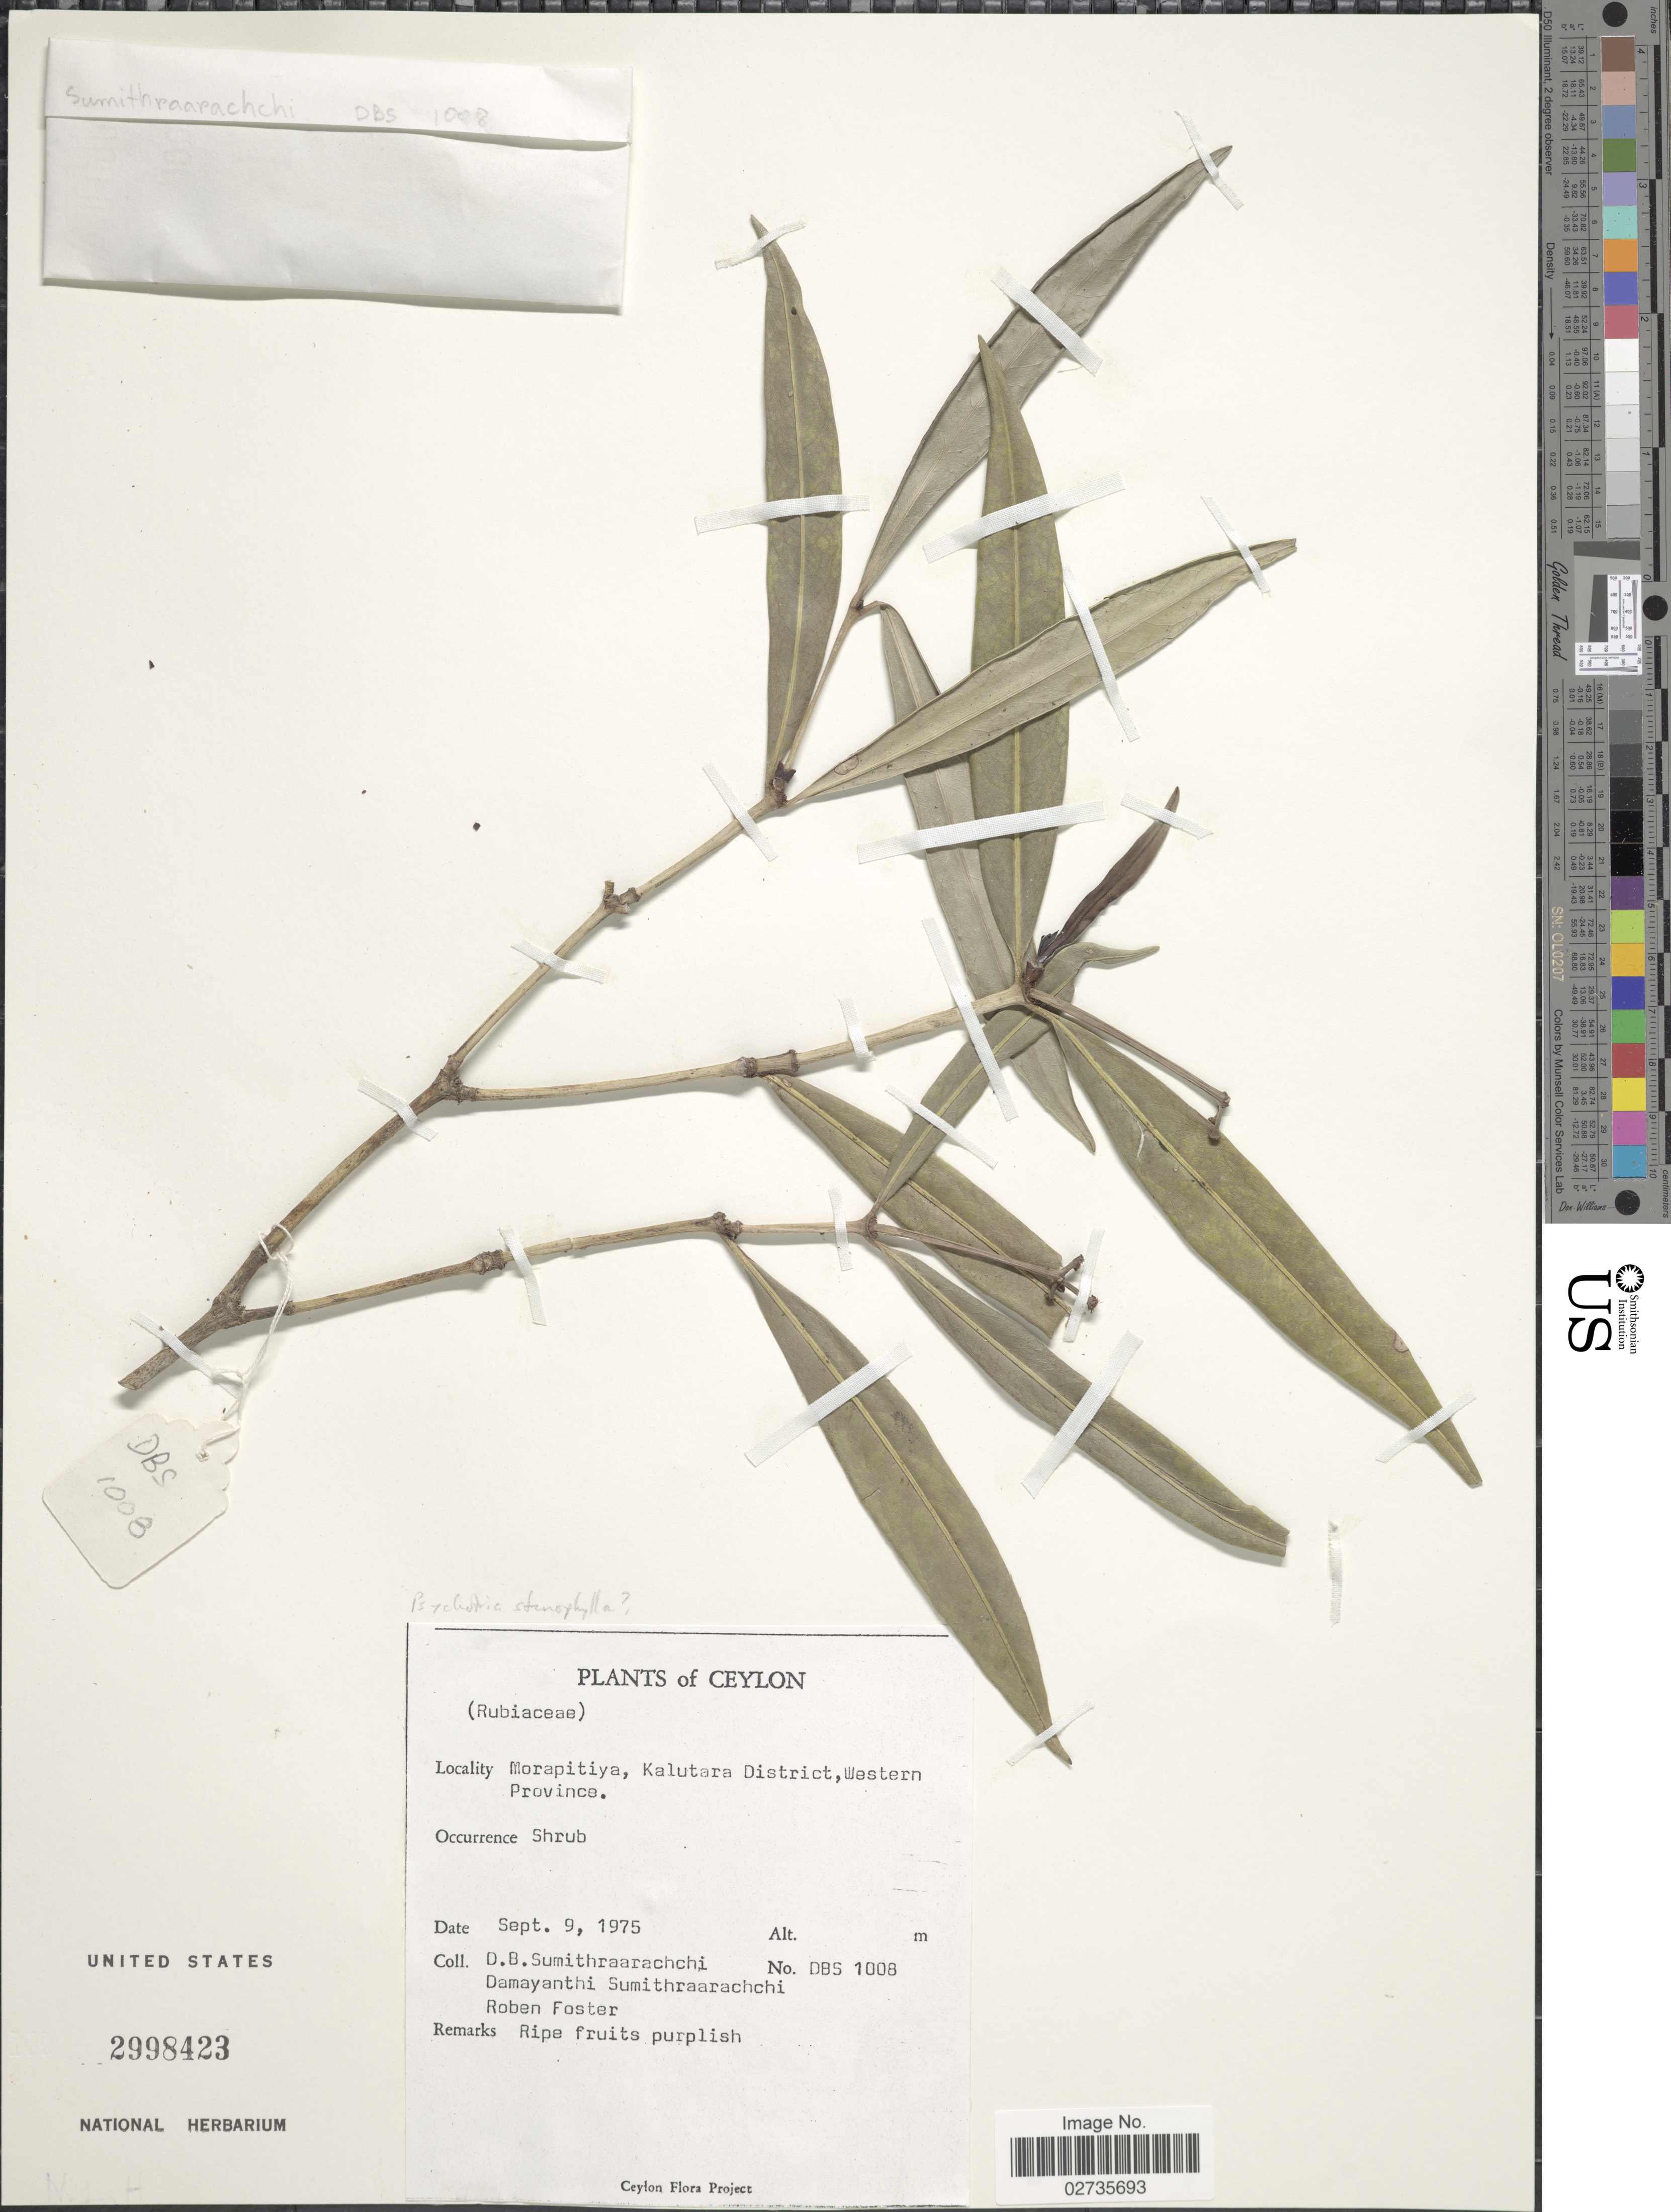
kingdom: Plantae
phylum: Tracheophyta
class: Magnoliopsida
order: Gentianales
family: Rubiaceae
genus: Psychotria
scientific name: Psychotria stenophylla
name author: Spreng.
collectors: D. B. Sumithraarachchi, D. Sumithraarachchi & R. Foster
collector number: DBS 1008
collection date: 1975-09-09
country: Sri Lanka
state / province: Western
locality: Ceylon, Morapitiya, Kalutara District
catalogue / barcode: US 2998423